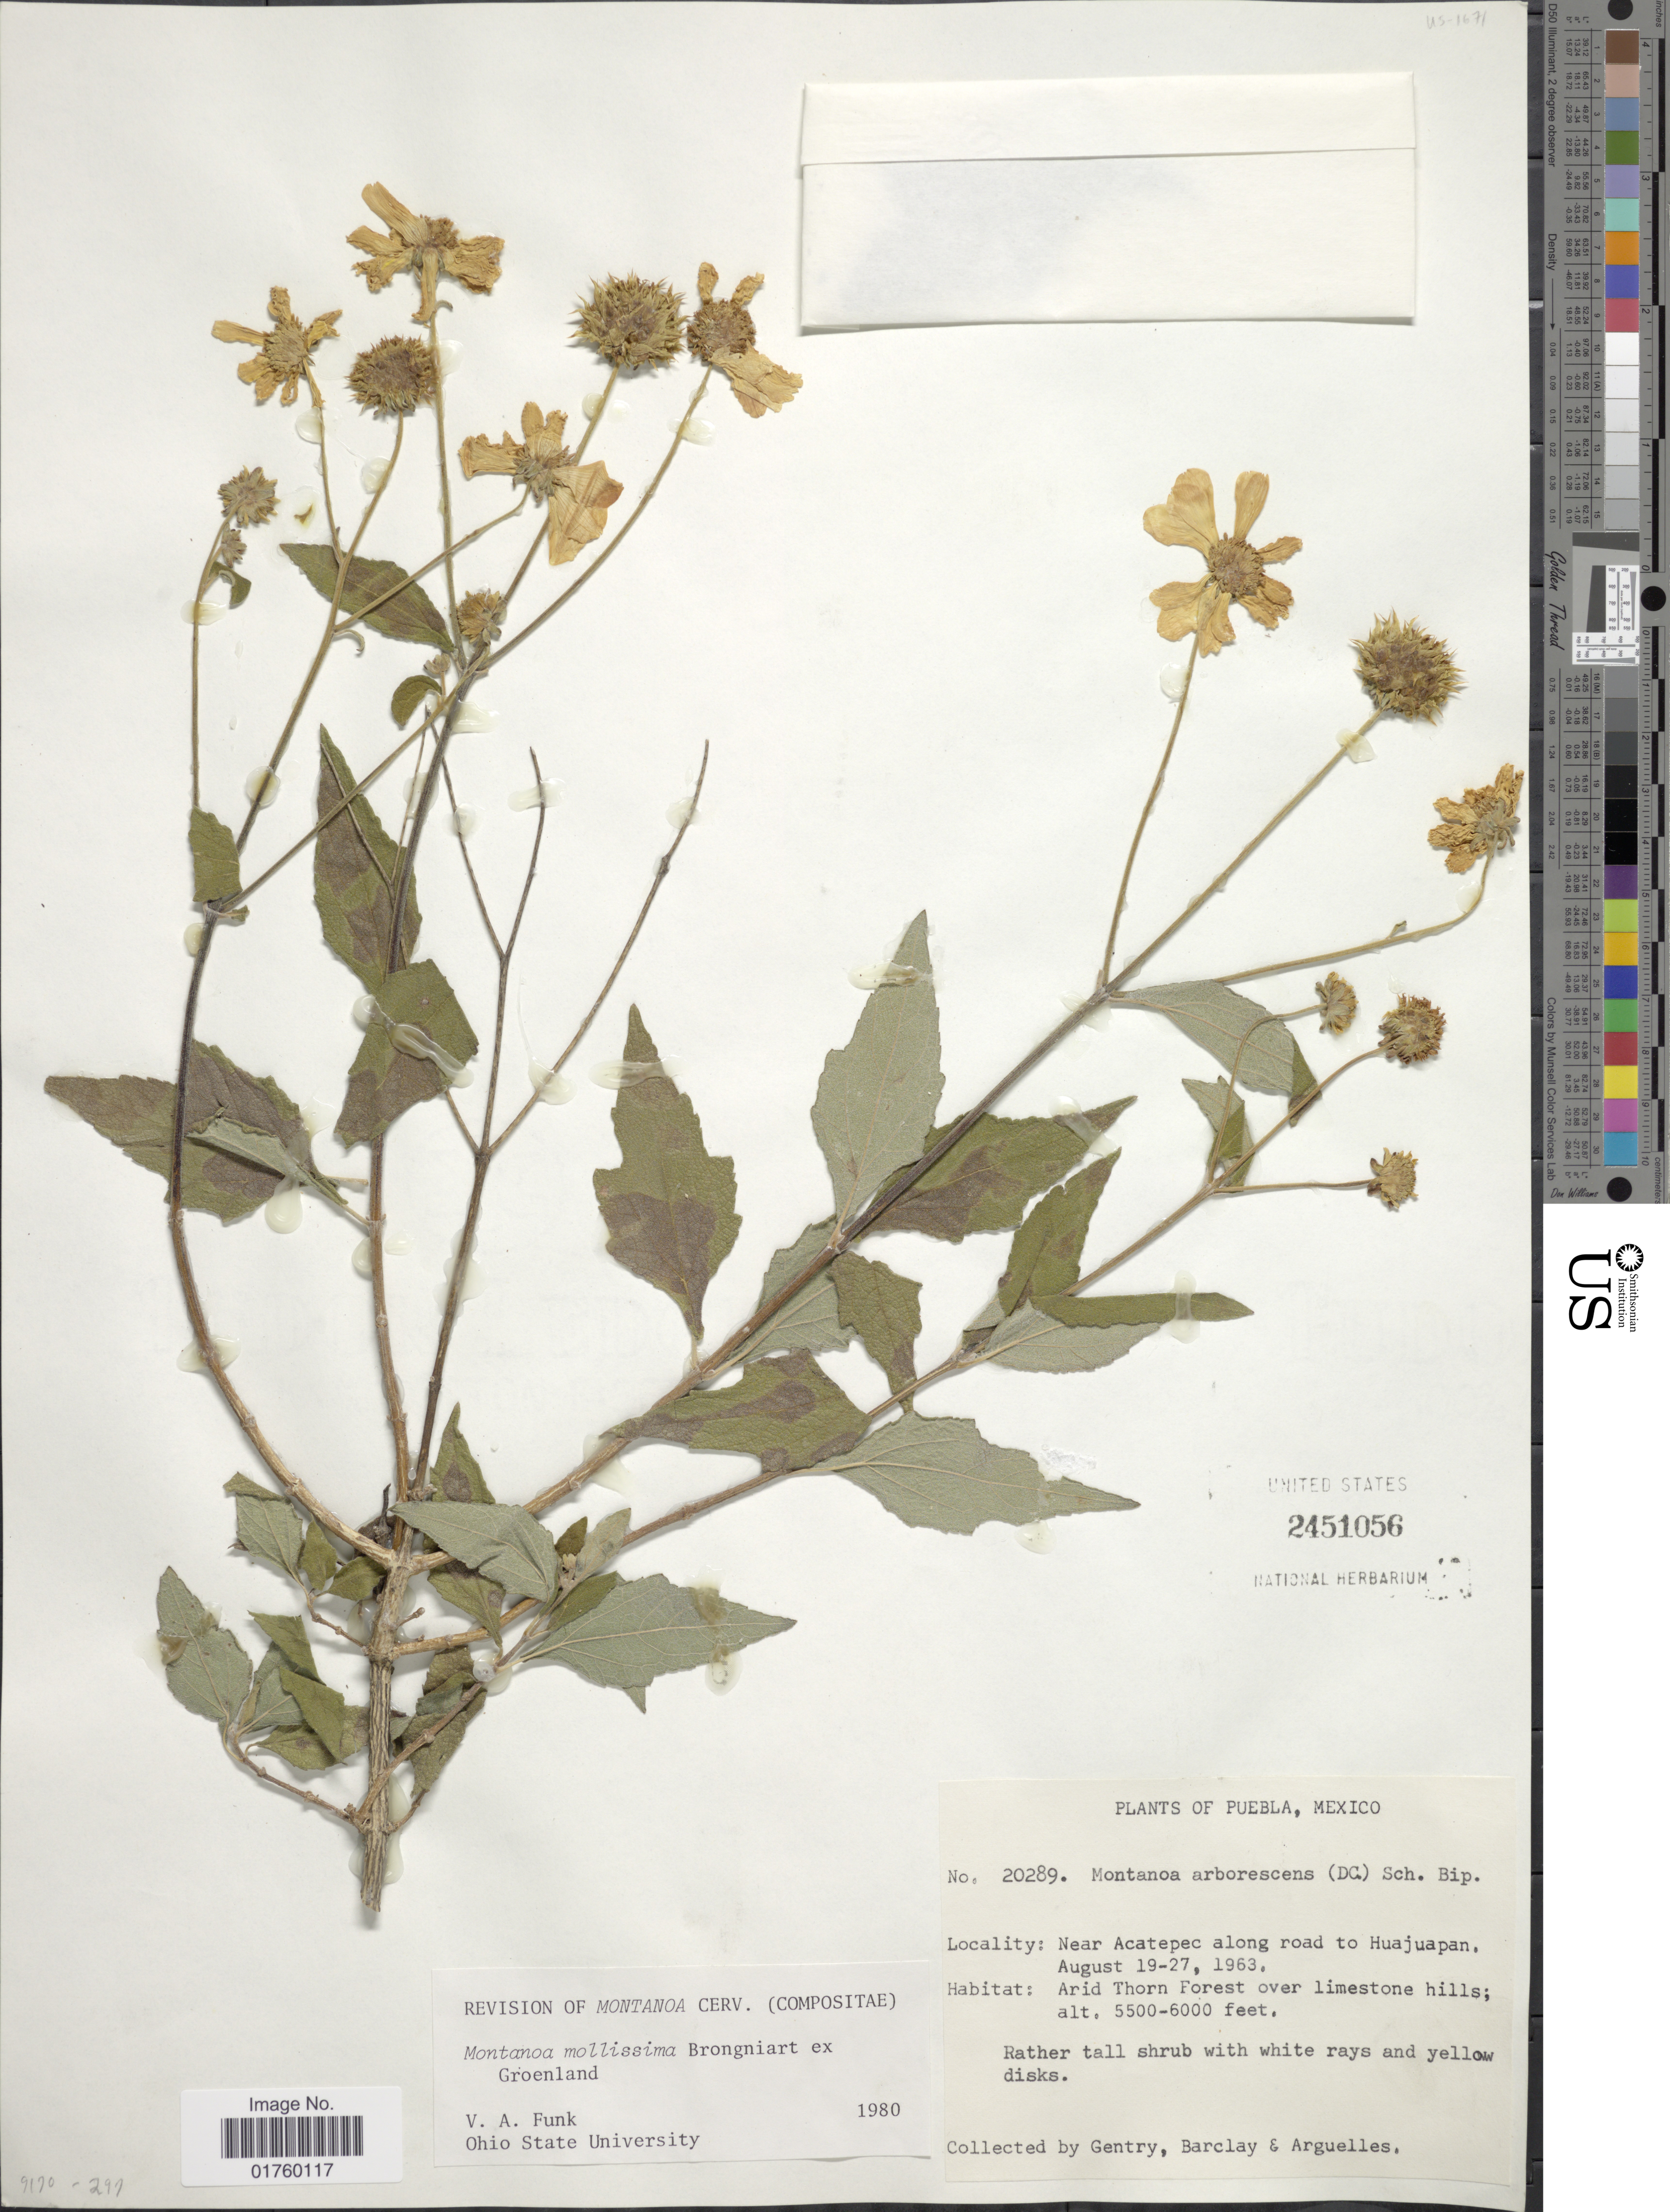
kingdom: Plantae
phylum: Tracheophyta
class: Magnoliopsida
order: Asterales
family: Asteraceae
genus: Montanoa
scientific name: Montanoa mollissima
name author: Brongn. ex Groenland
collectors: Gentry, --, -- Barclay & Arguelles, --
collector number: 20289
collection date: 1963-08-19/1963-08-27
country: Mexico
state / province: Puebla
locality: Near Acatepec along road to Huajuapan, Arid Thorn Forest over limestone hills.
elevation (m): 1676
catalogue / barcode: US 2451056